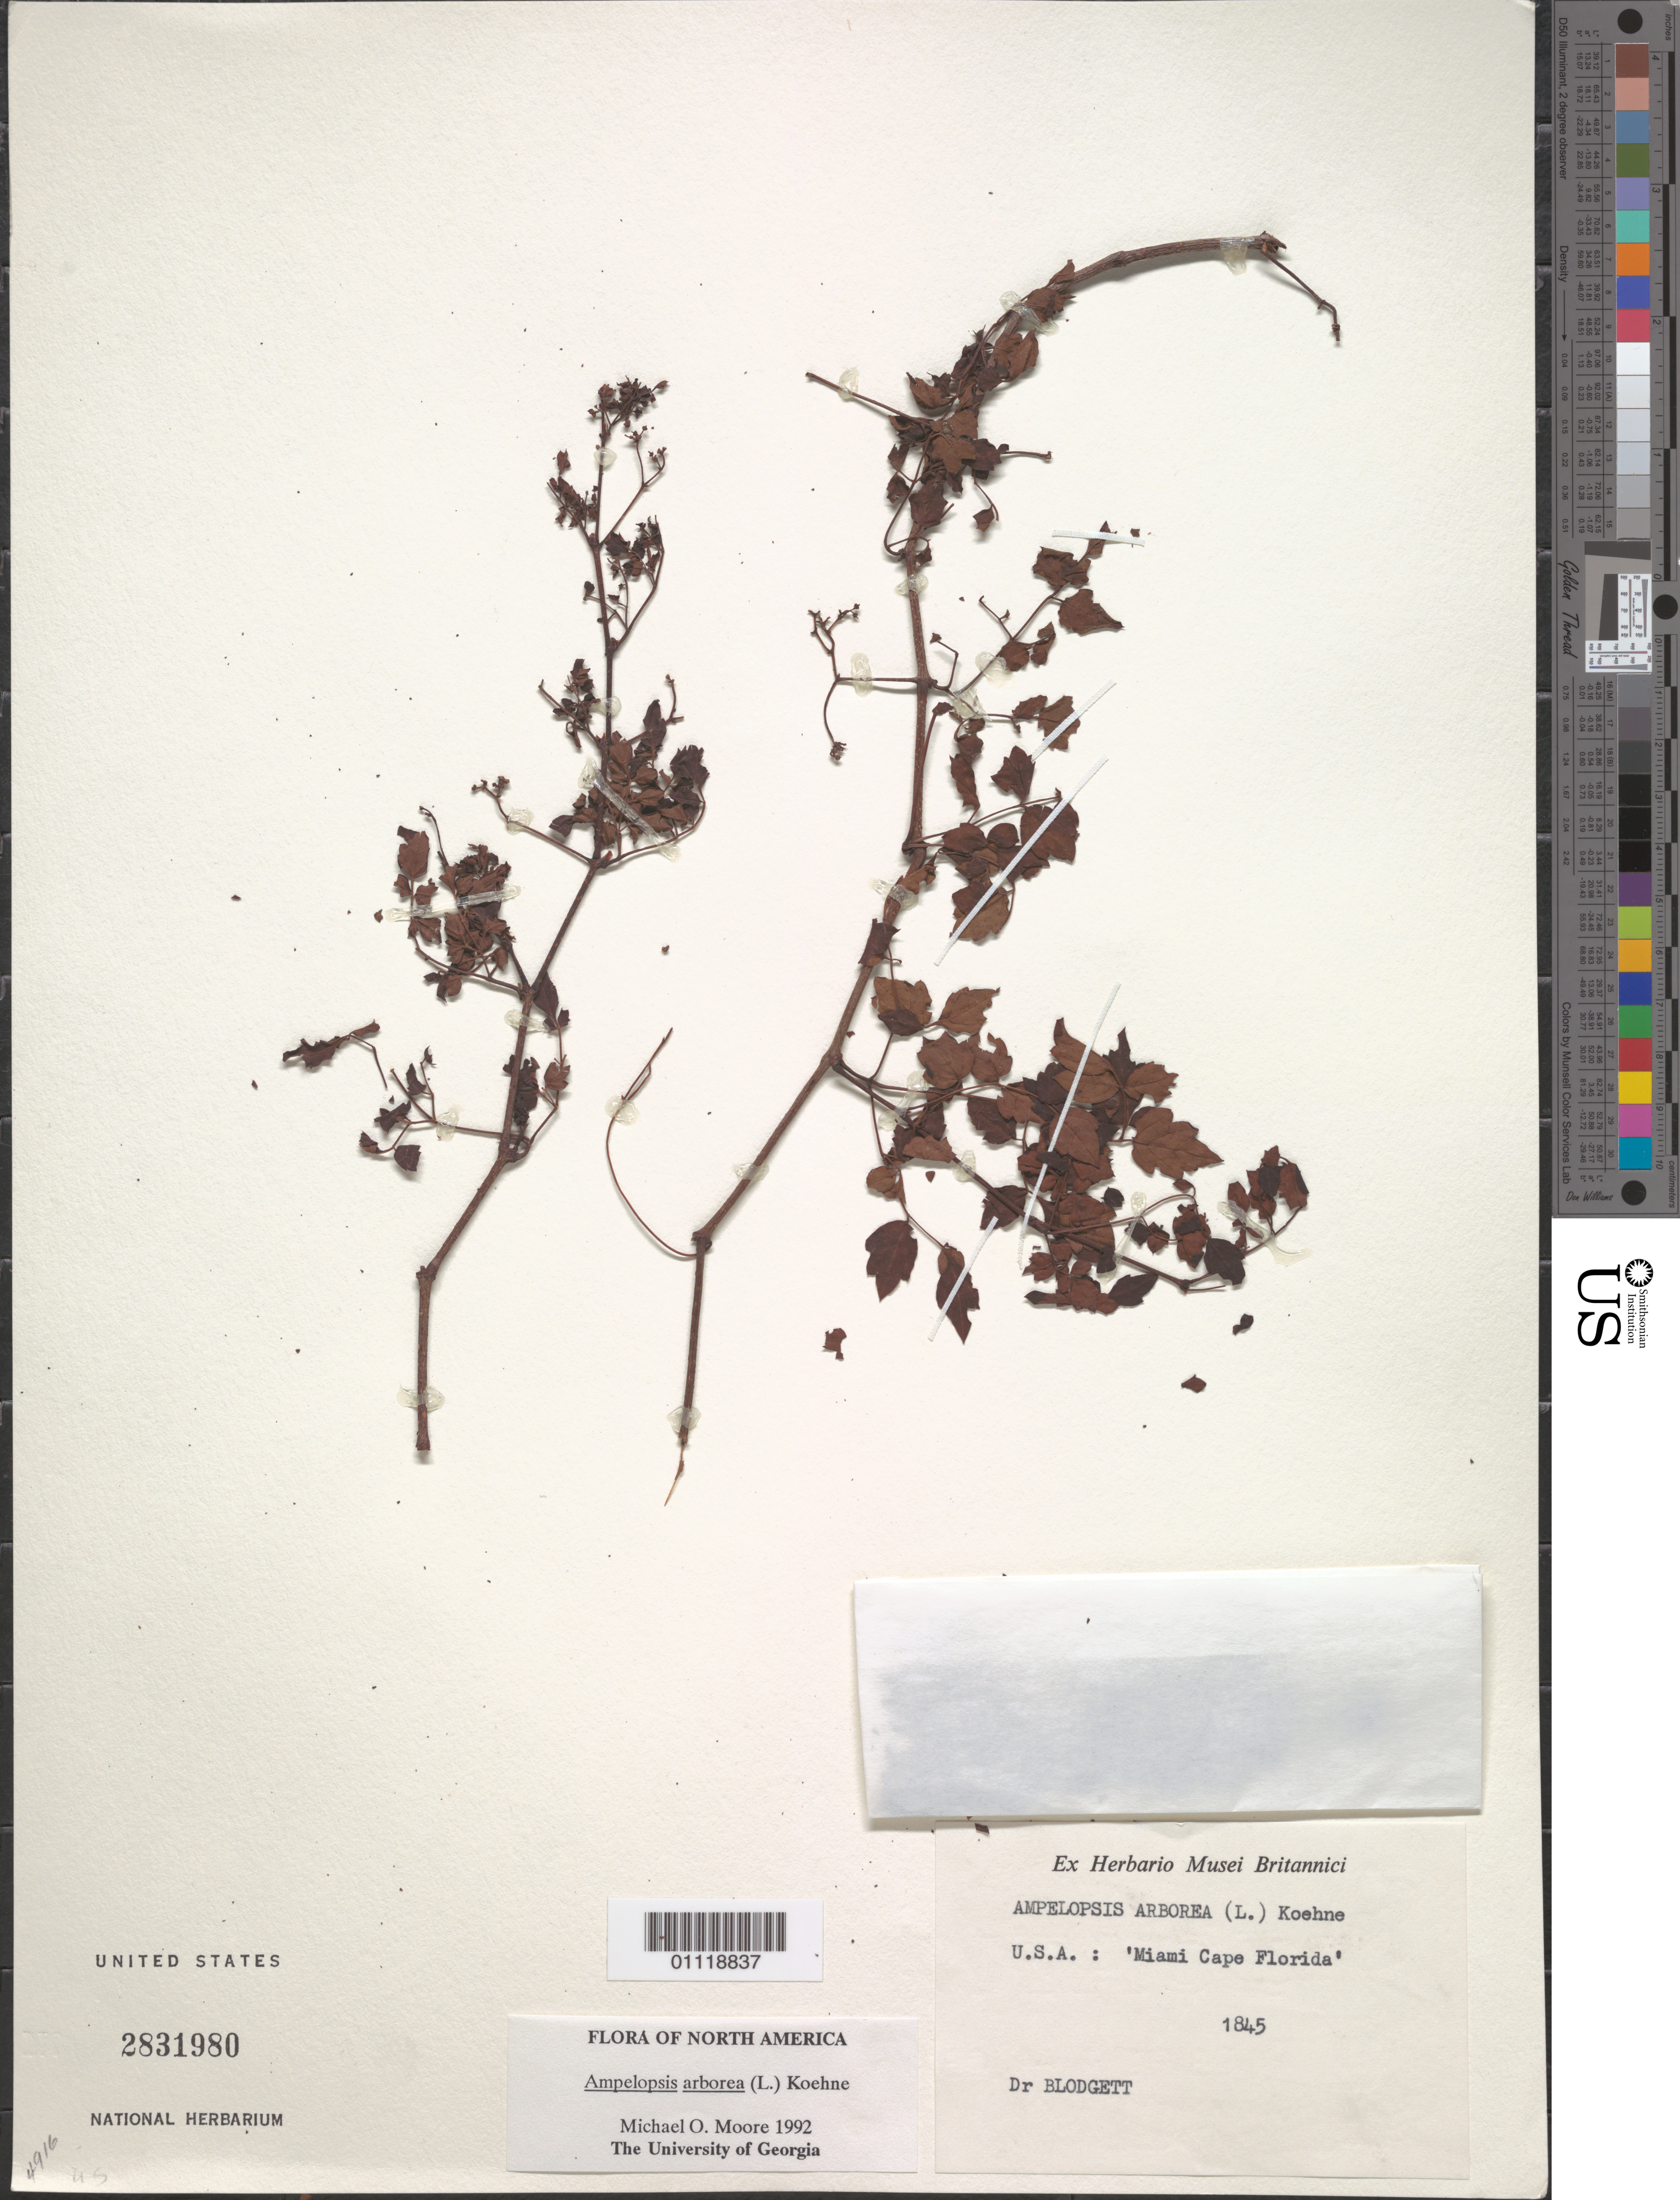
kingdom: Plantae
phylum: Tracheophyta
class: Magnoliopsida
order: Vitales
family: Vitaceae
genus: Ampelopsis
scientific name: Ampelopsis arborea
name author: (L.) Koehne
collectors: -. Blodgett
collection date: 1845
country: United States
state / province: Florida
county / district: Dade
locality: Cape Florida, Miami.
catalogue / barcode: US 2831980